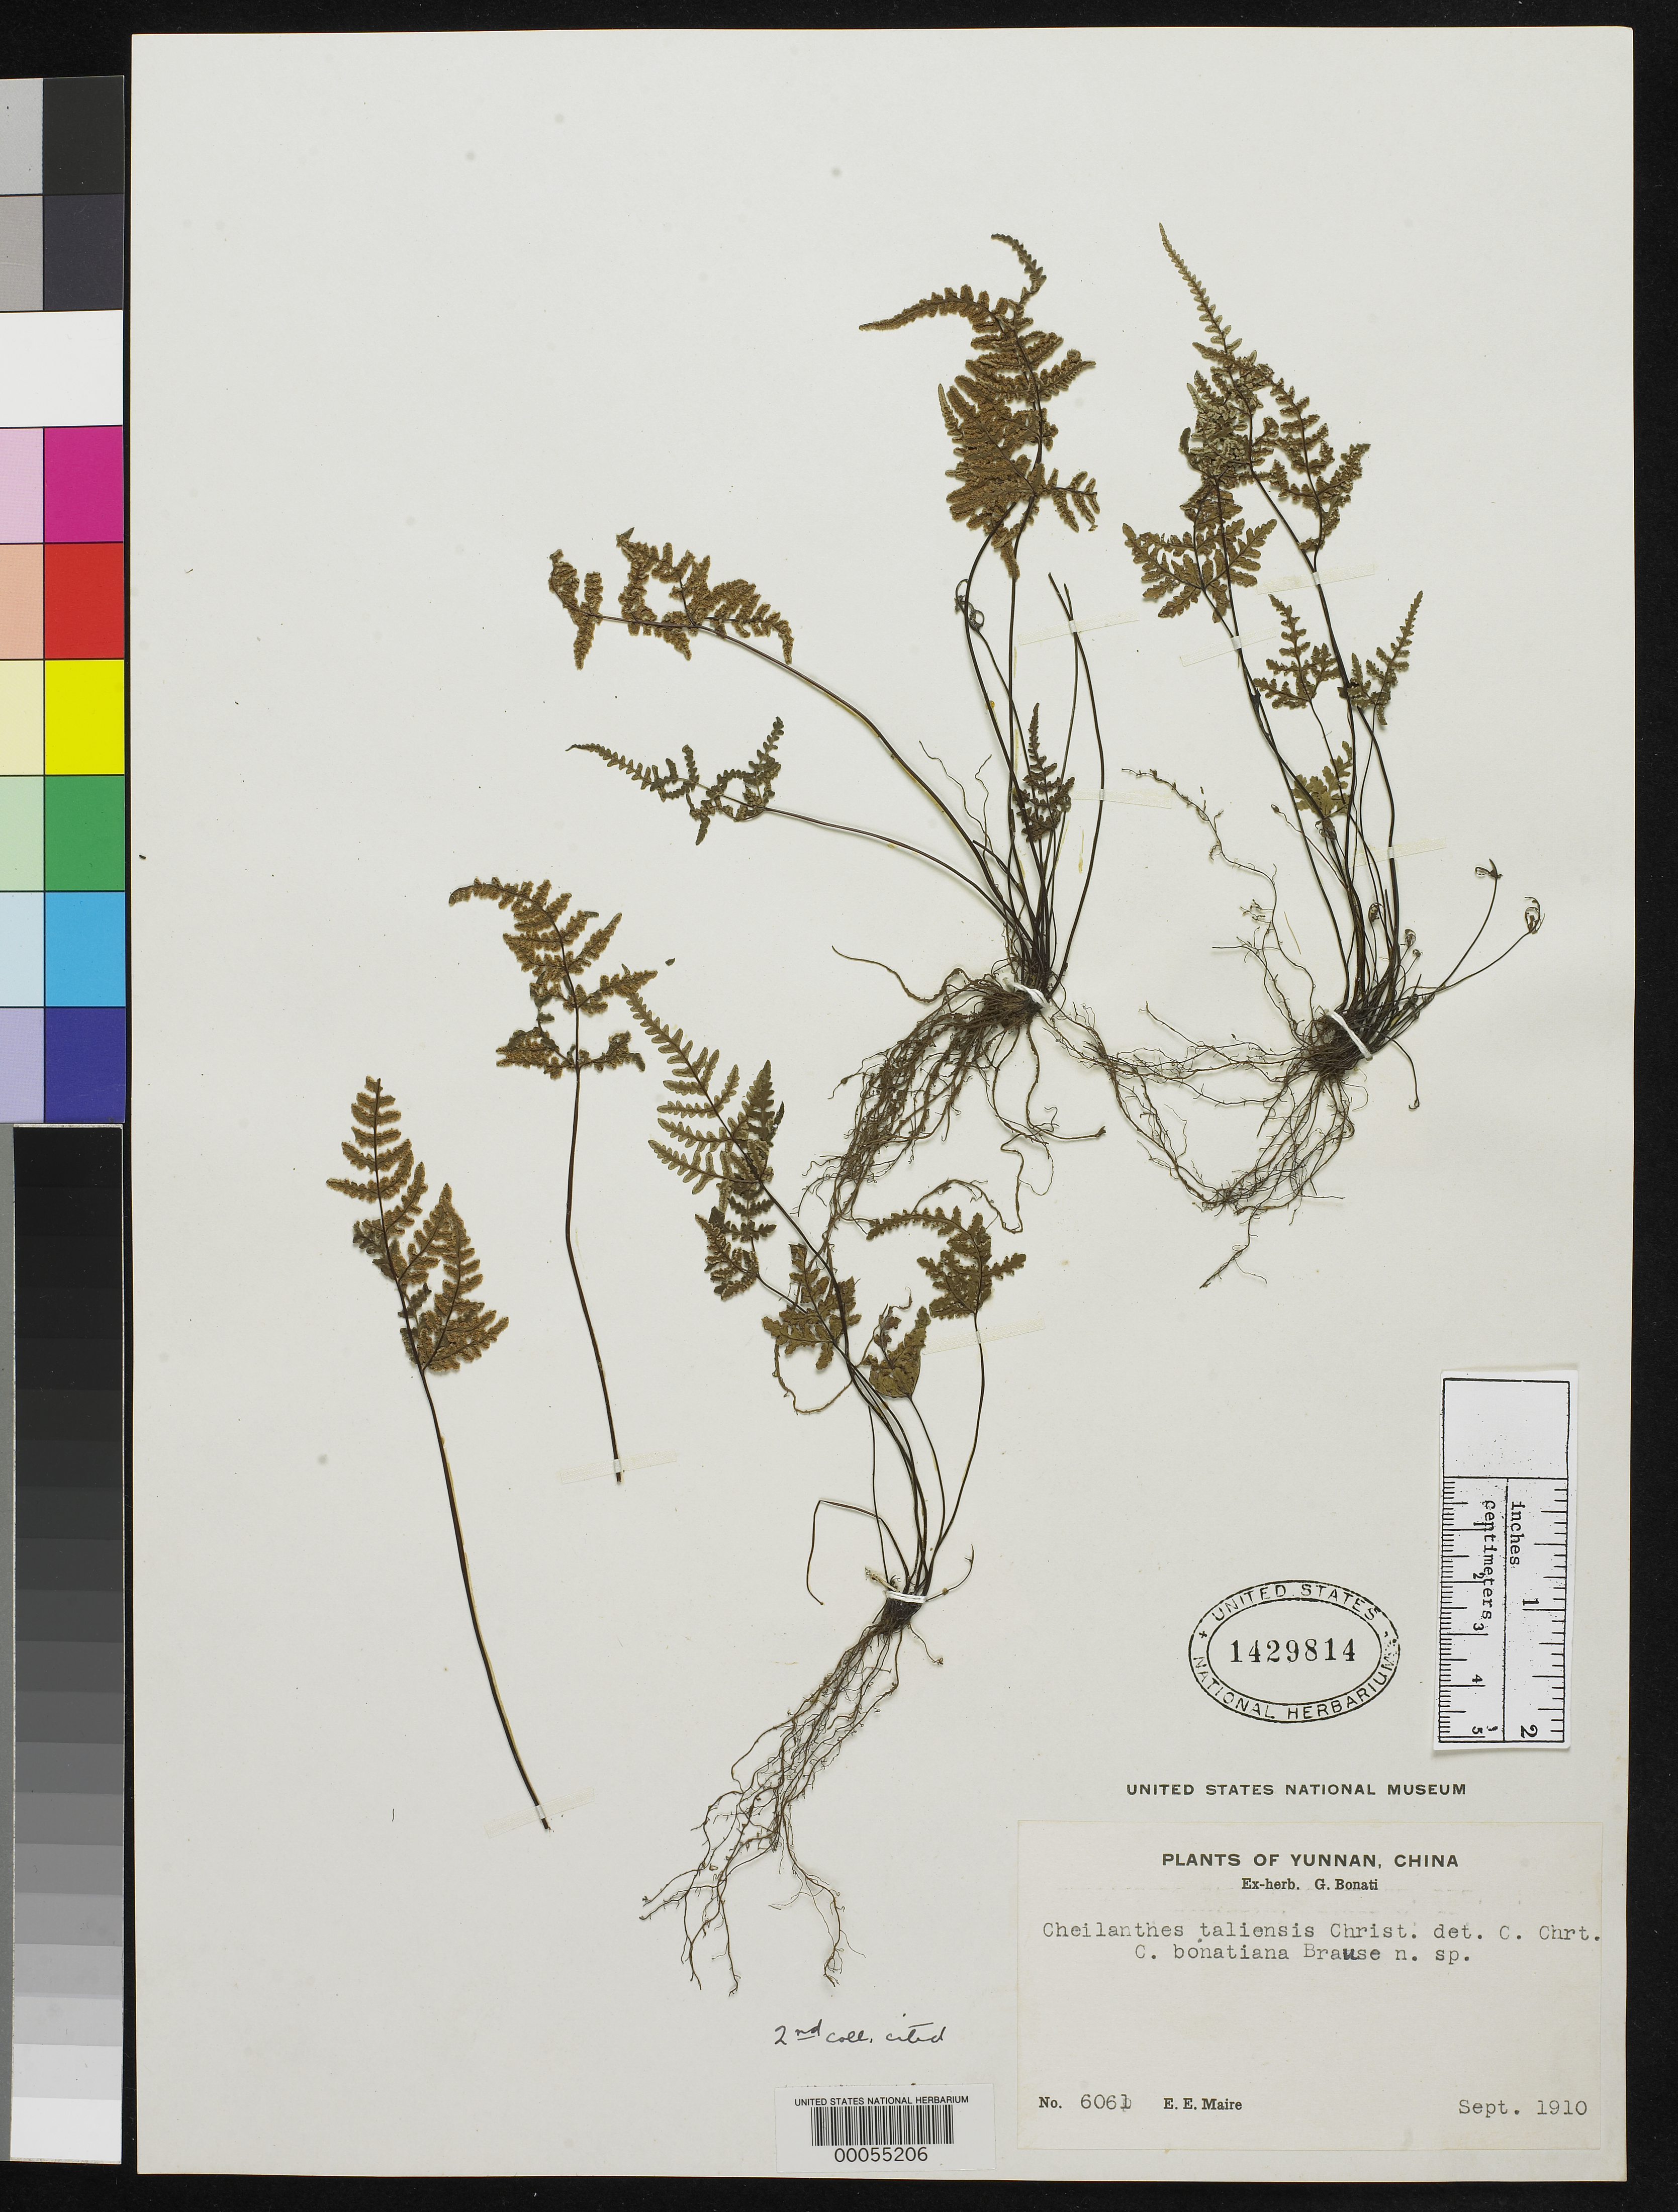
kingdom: Plantae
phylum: Tracheophyta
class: Polypodiopsida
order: Polypodiales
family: Pteridaceae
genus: Cheilanthes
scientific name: Cheilanthes bonatiana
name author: Brause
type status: Syntype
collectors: E. E. Maire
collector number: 6061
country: China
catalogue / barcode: US 1429814